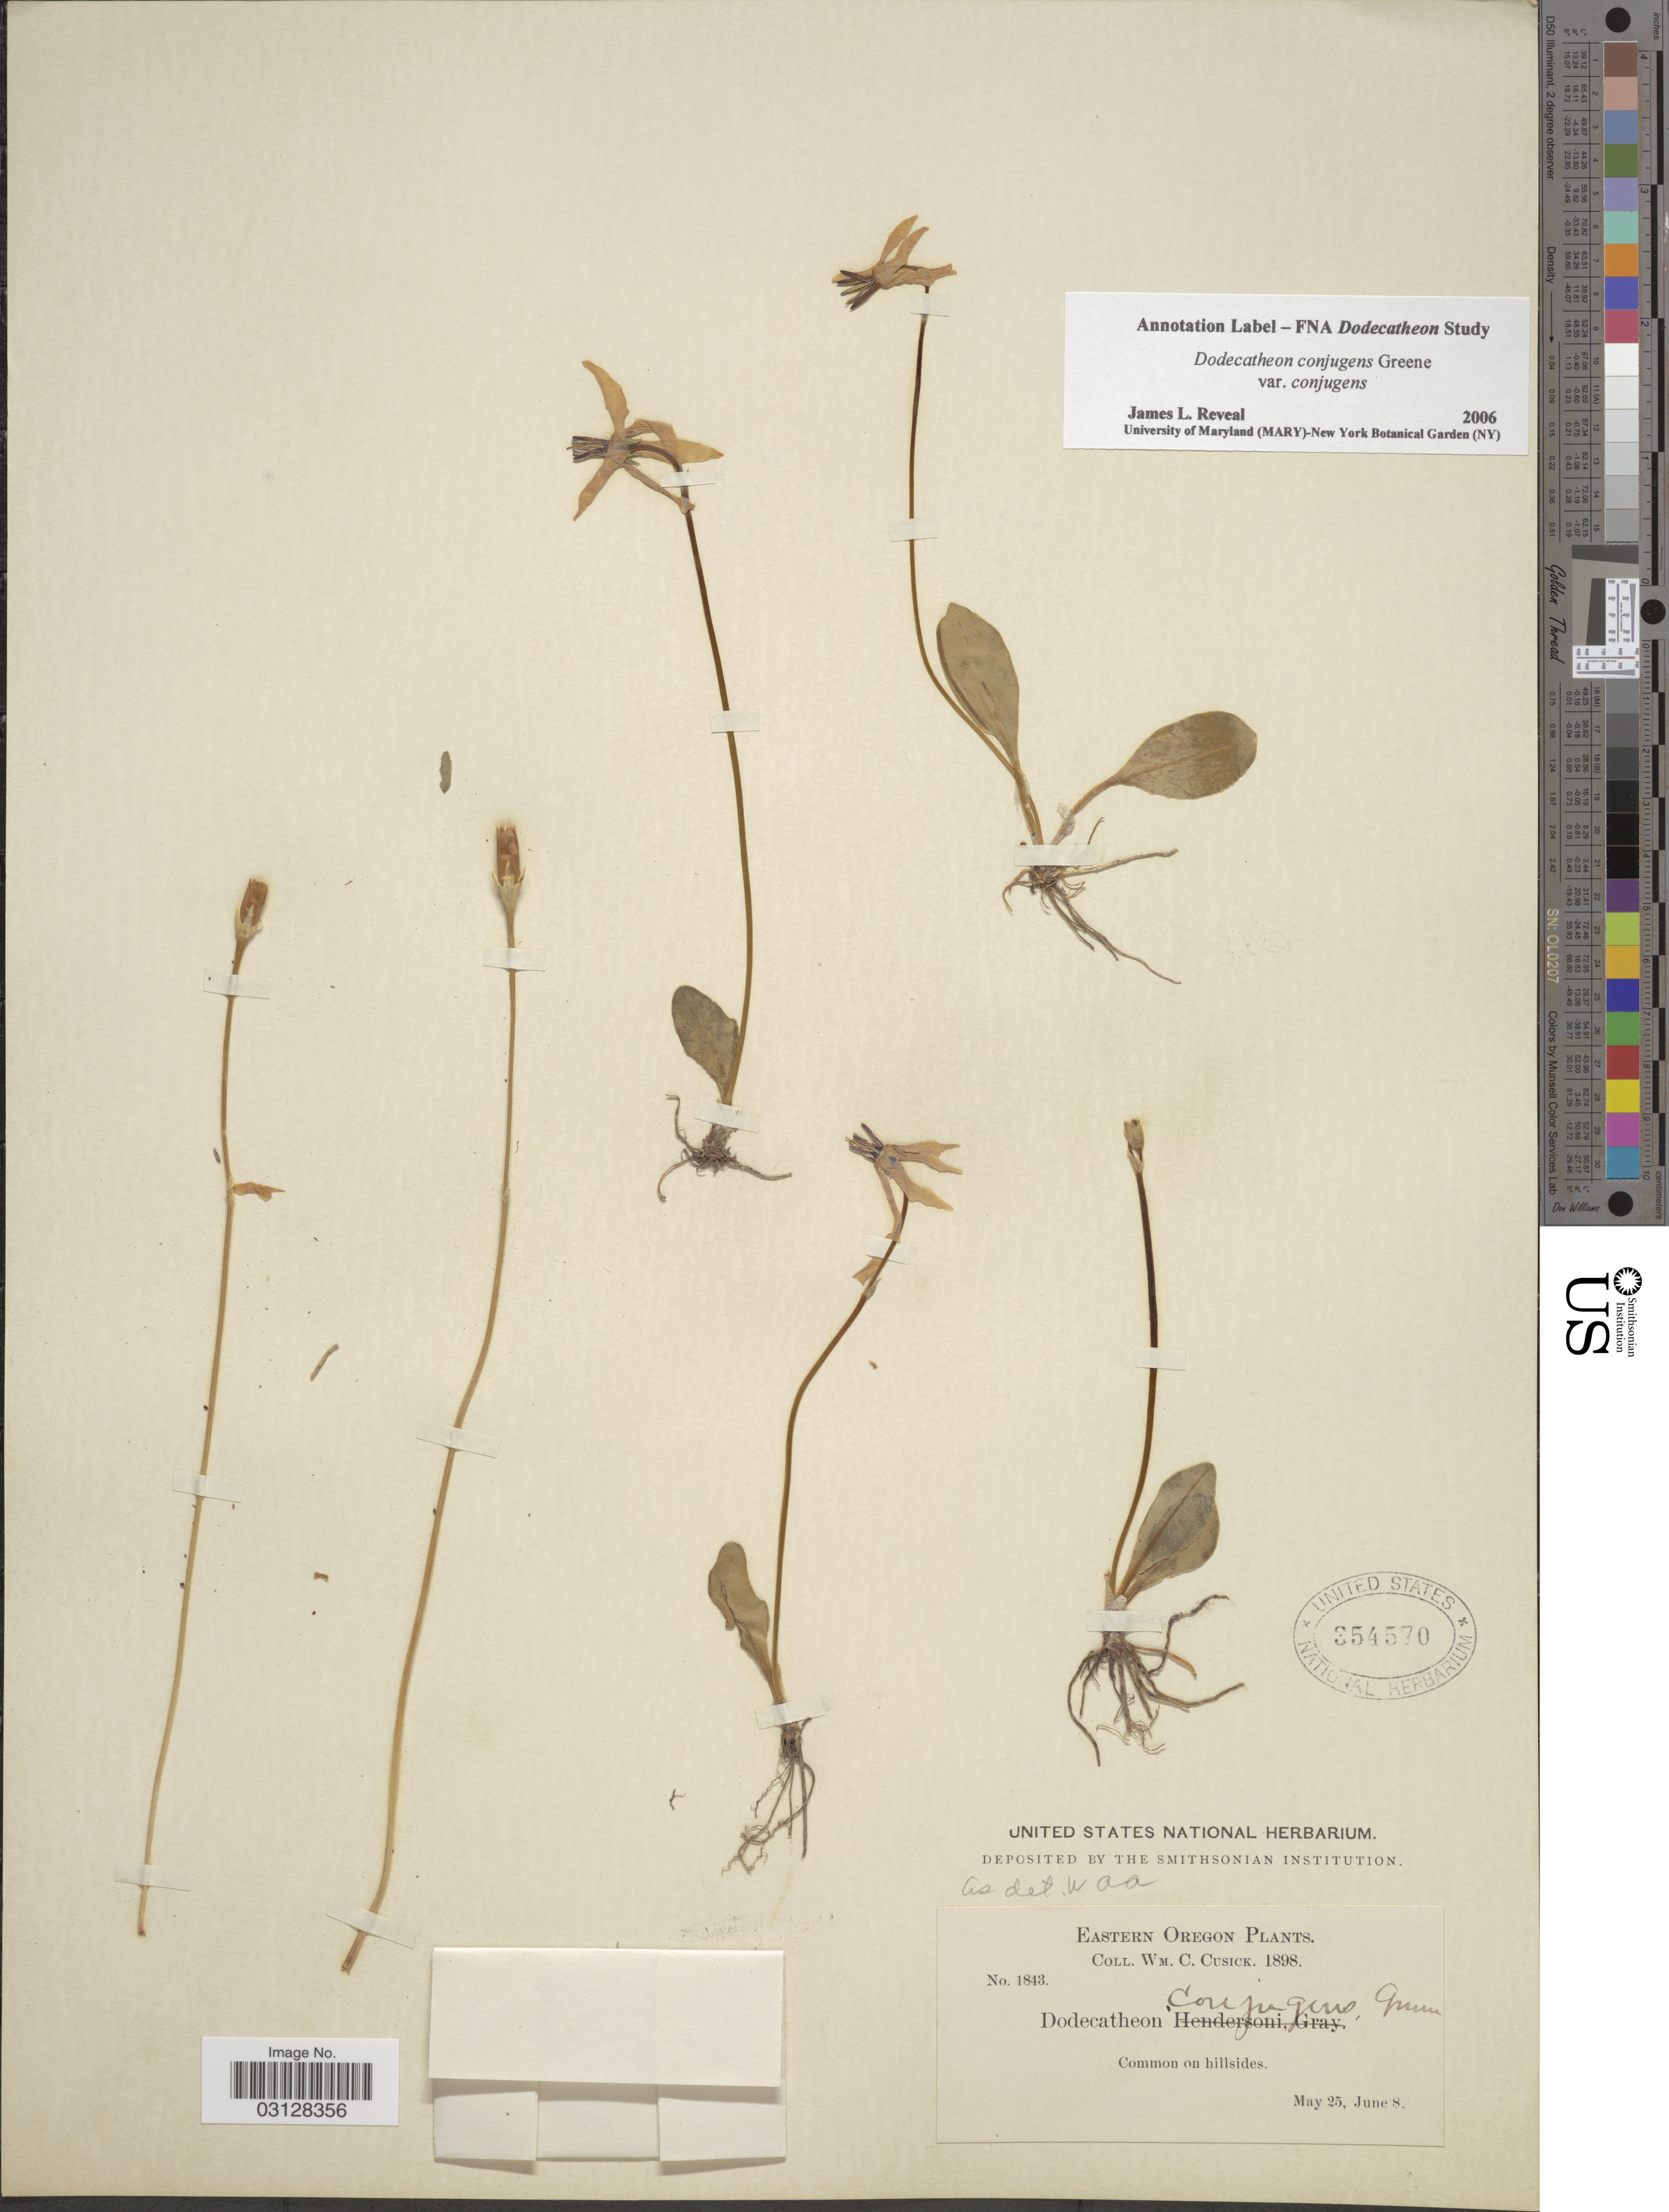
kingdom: Plantae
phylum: Tracheophyta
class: Magnoliopsida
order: Ericales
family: Primulaceae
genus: Dodecatheon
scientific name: Dodecatheon conjugens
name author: Greene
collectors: W. C. Cusick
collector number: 1843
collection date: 1898-05-25/1898-06-08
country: United States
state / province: Oregon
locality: Eastern Oregon. Common on hillsides.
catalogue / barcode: US 354570